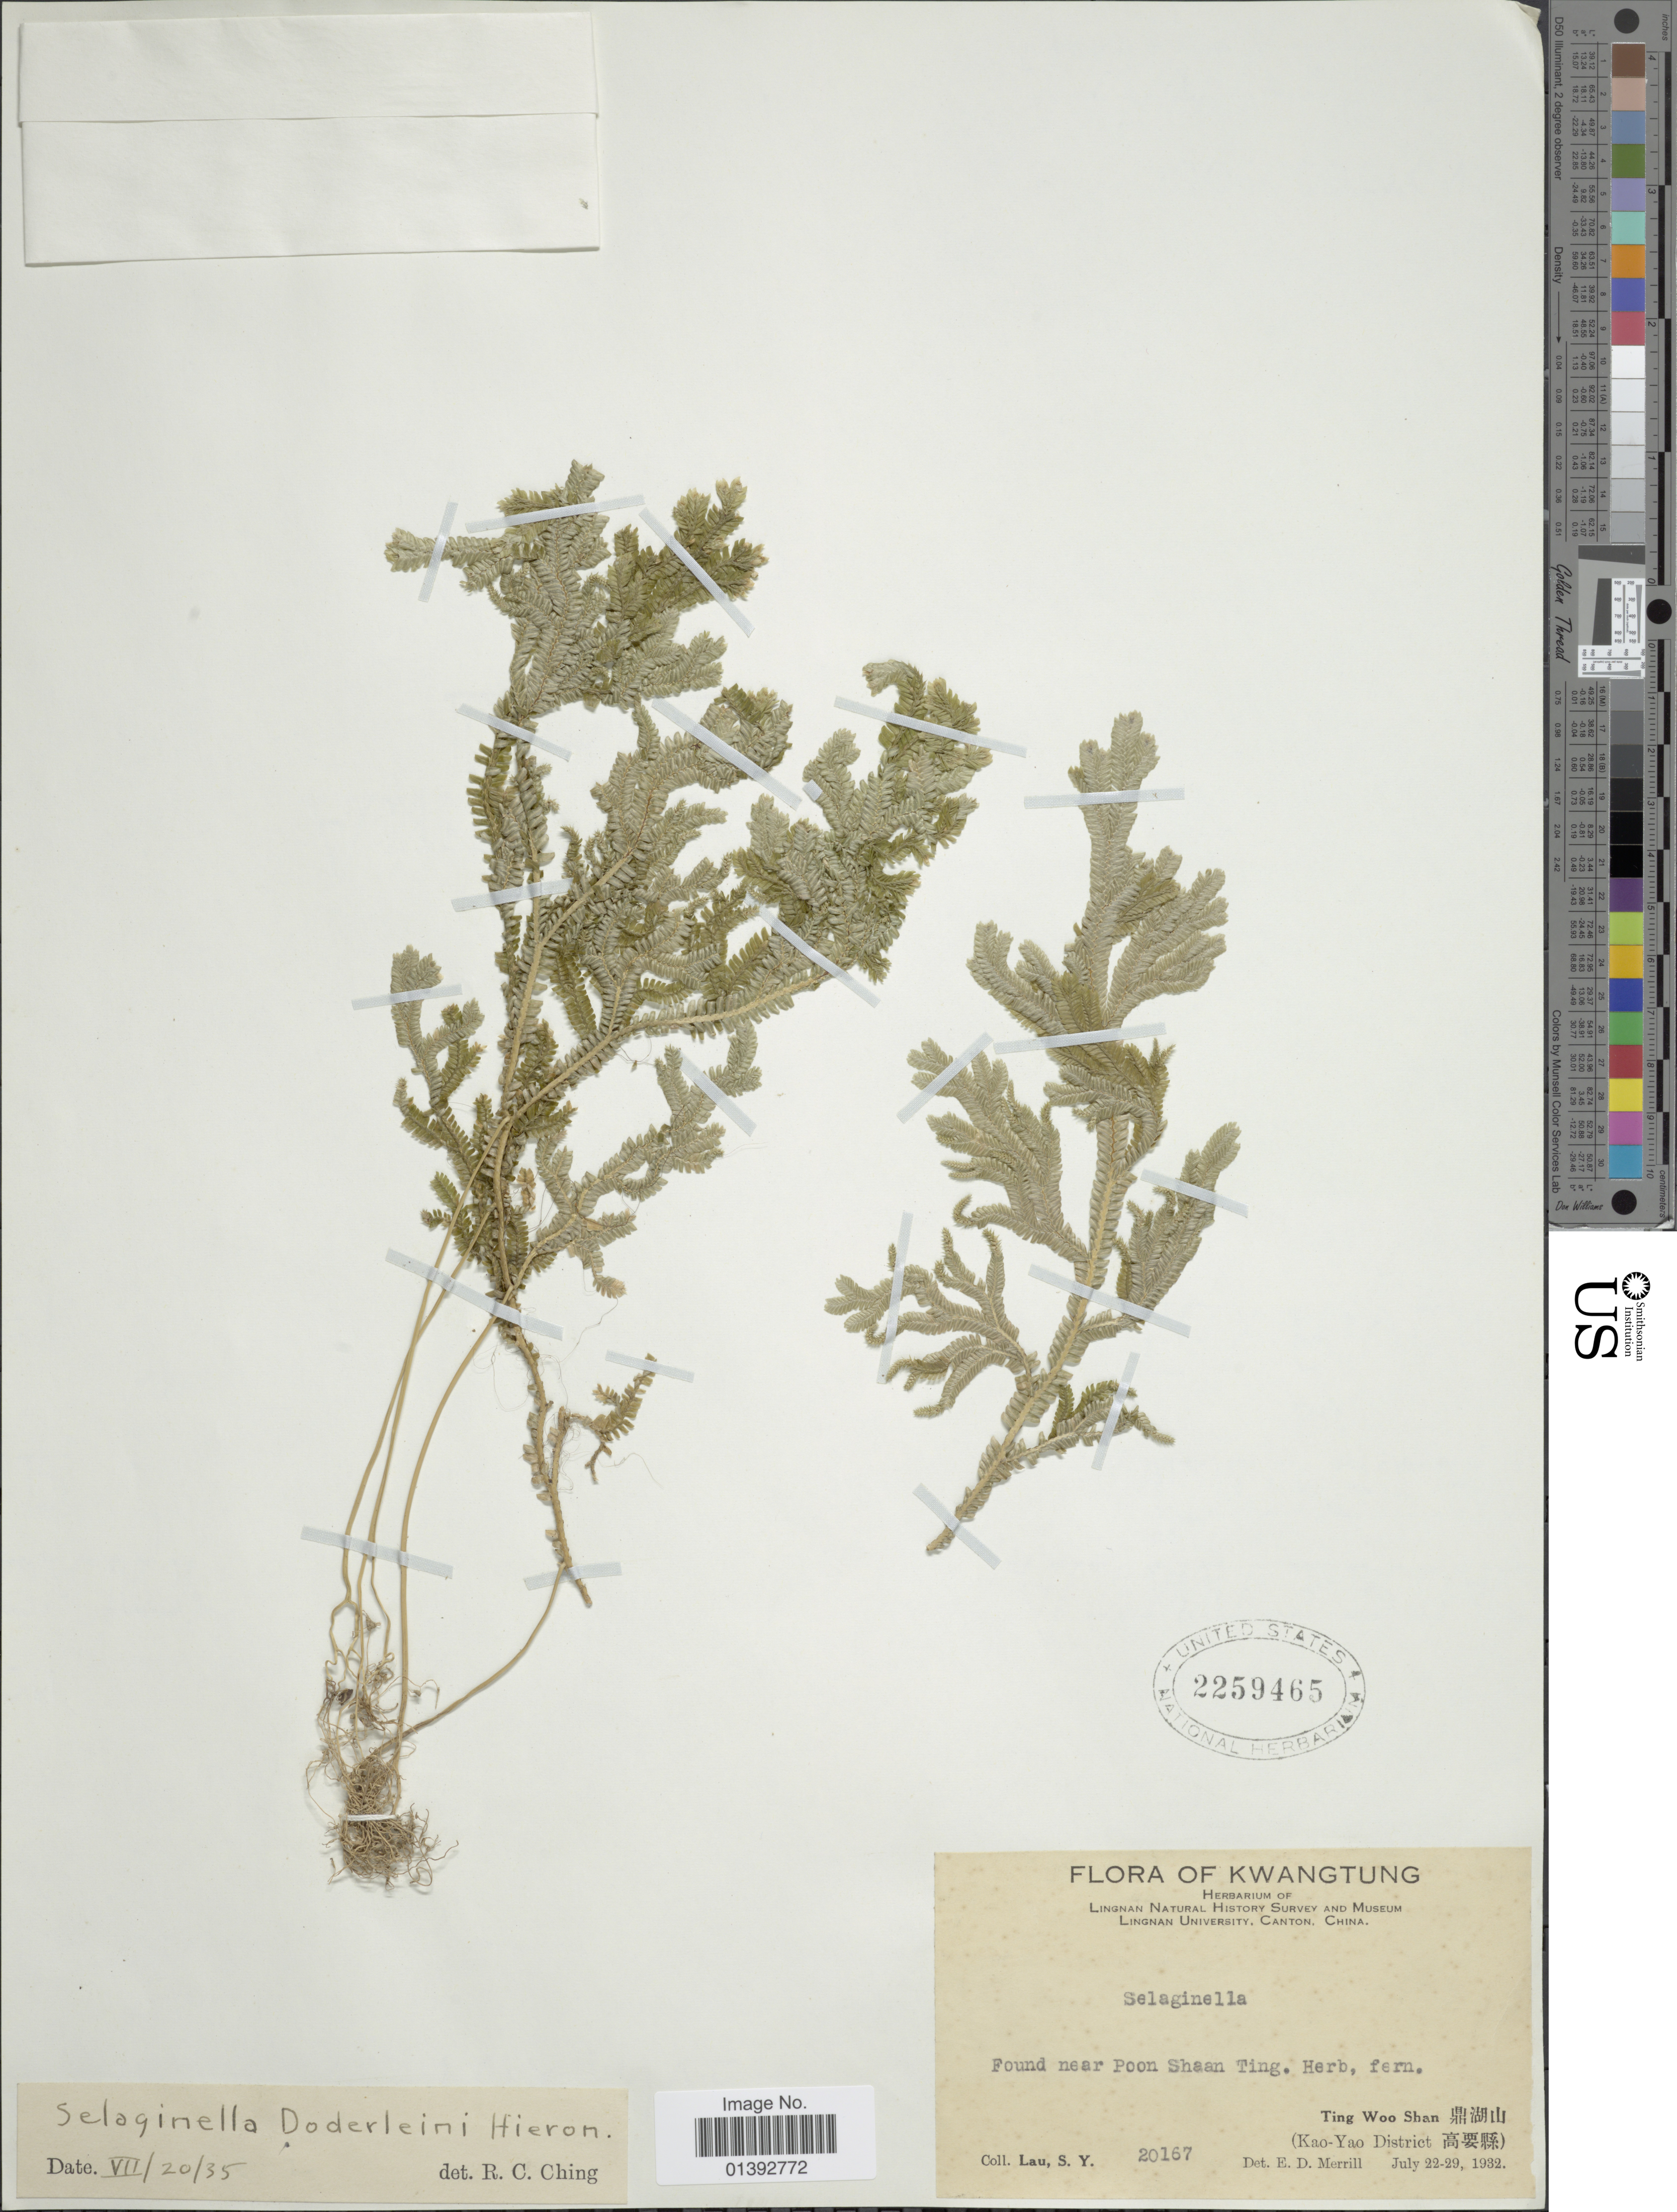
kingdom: Plantae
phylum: Tracheophyta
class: Lycopodiopsida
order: Selaginellales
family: Selaginellaceae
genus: Selaginella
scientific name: Selaginella doederleinii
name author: Hieron.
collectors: S. Y. Lau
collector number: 20167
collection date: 1932-07-22/1932-07-29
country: China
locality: Kwangtung, Ting Woo Shan (Kao-Yao District)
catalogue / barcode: US 2259465